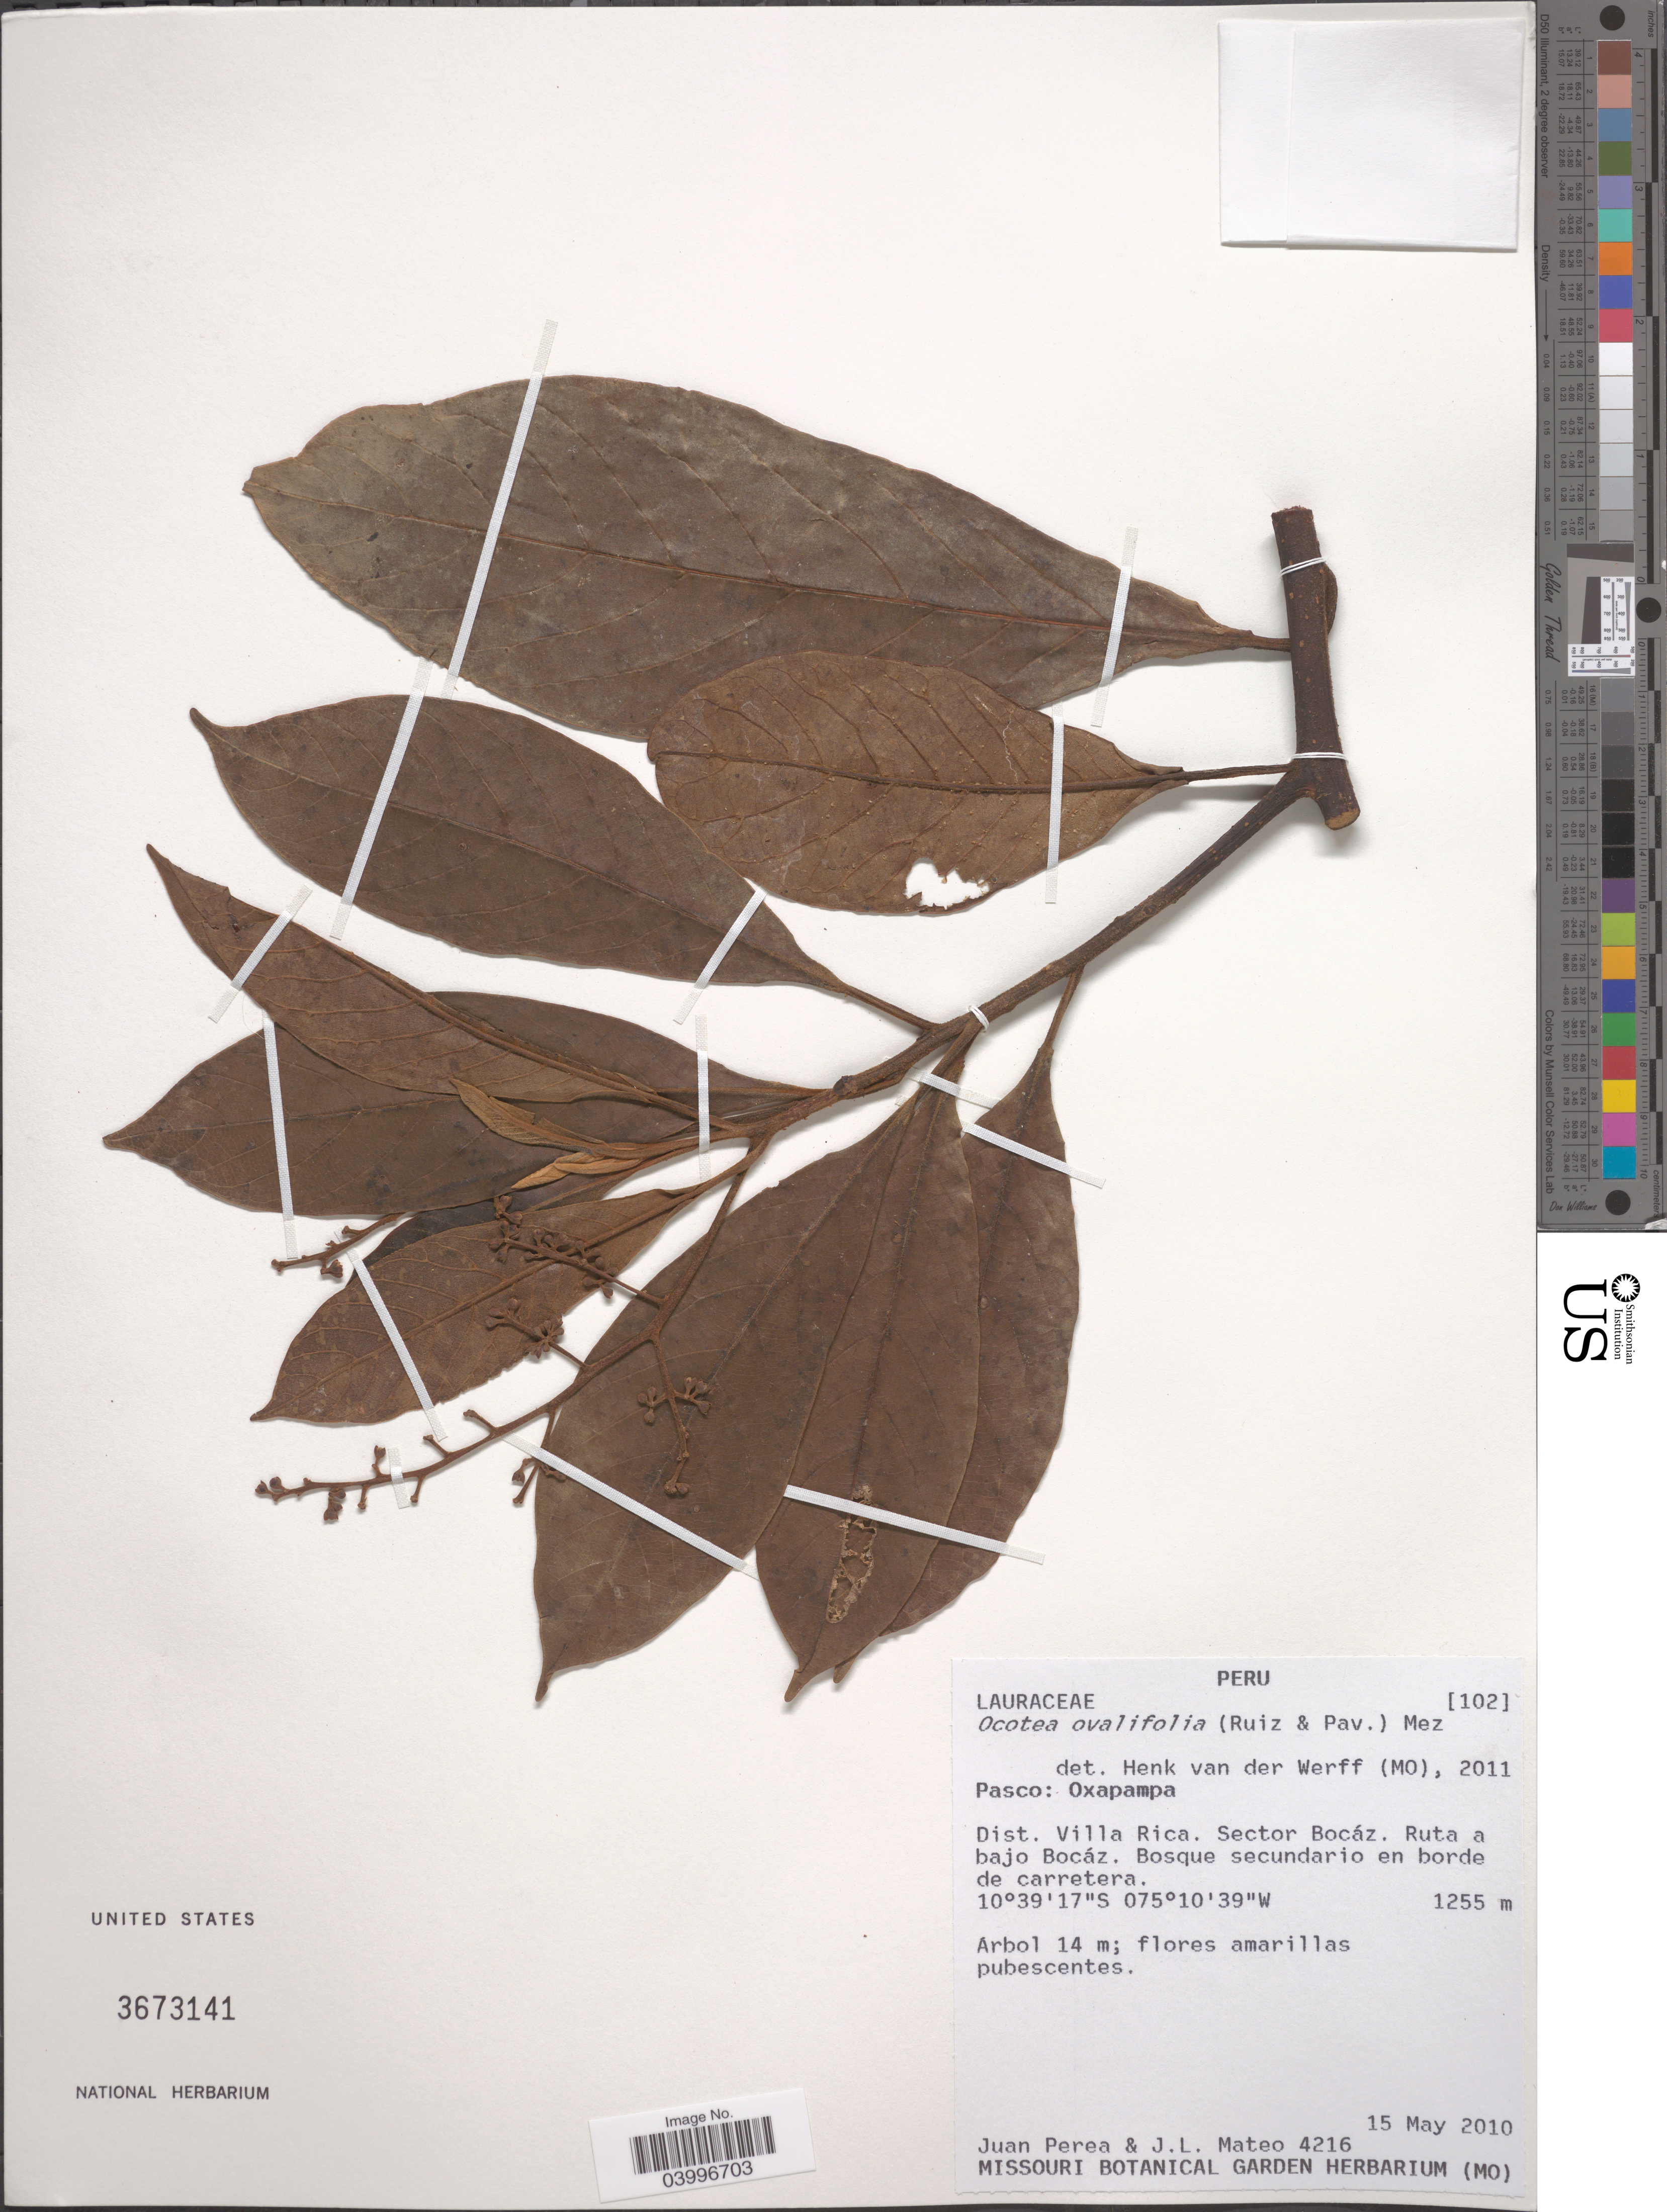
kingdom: Plantae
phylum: Tracheophyta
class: Magnoliopsida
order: Laurales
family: Lauraceae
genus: Ocotea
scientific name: Ocotea ovalifolia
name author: (Ruiz et al.) Mez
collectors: J. Perea & J. Mateo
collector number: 4216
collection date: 2010-05-15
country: Peru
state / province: Pasco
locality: Oxapampa. Dist. Villa Rica. Sector Bocáz. Ruta a bajo Bocáz.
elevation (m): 1255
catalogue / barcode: US 3673141